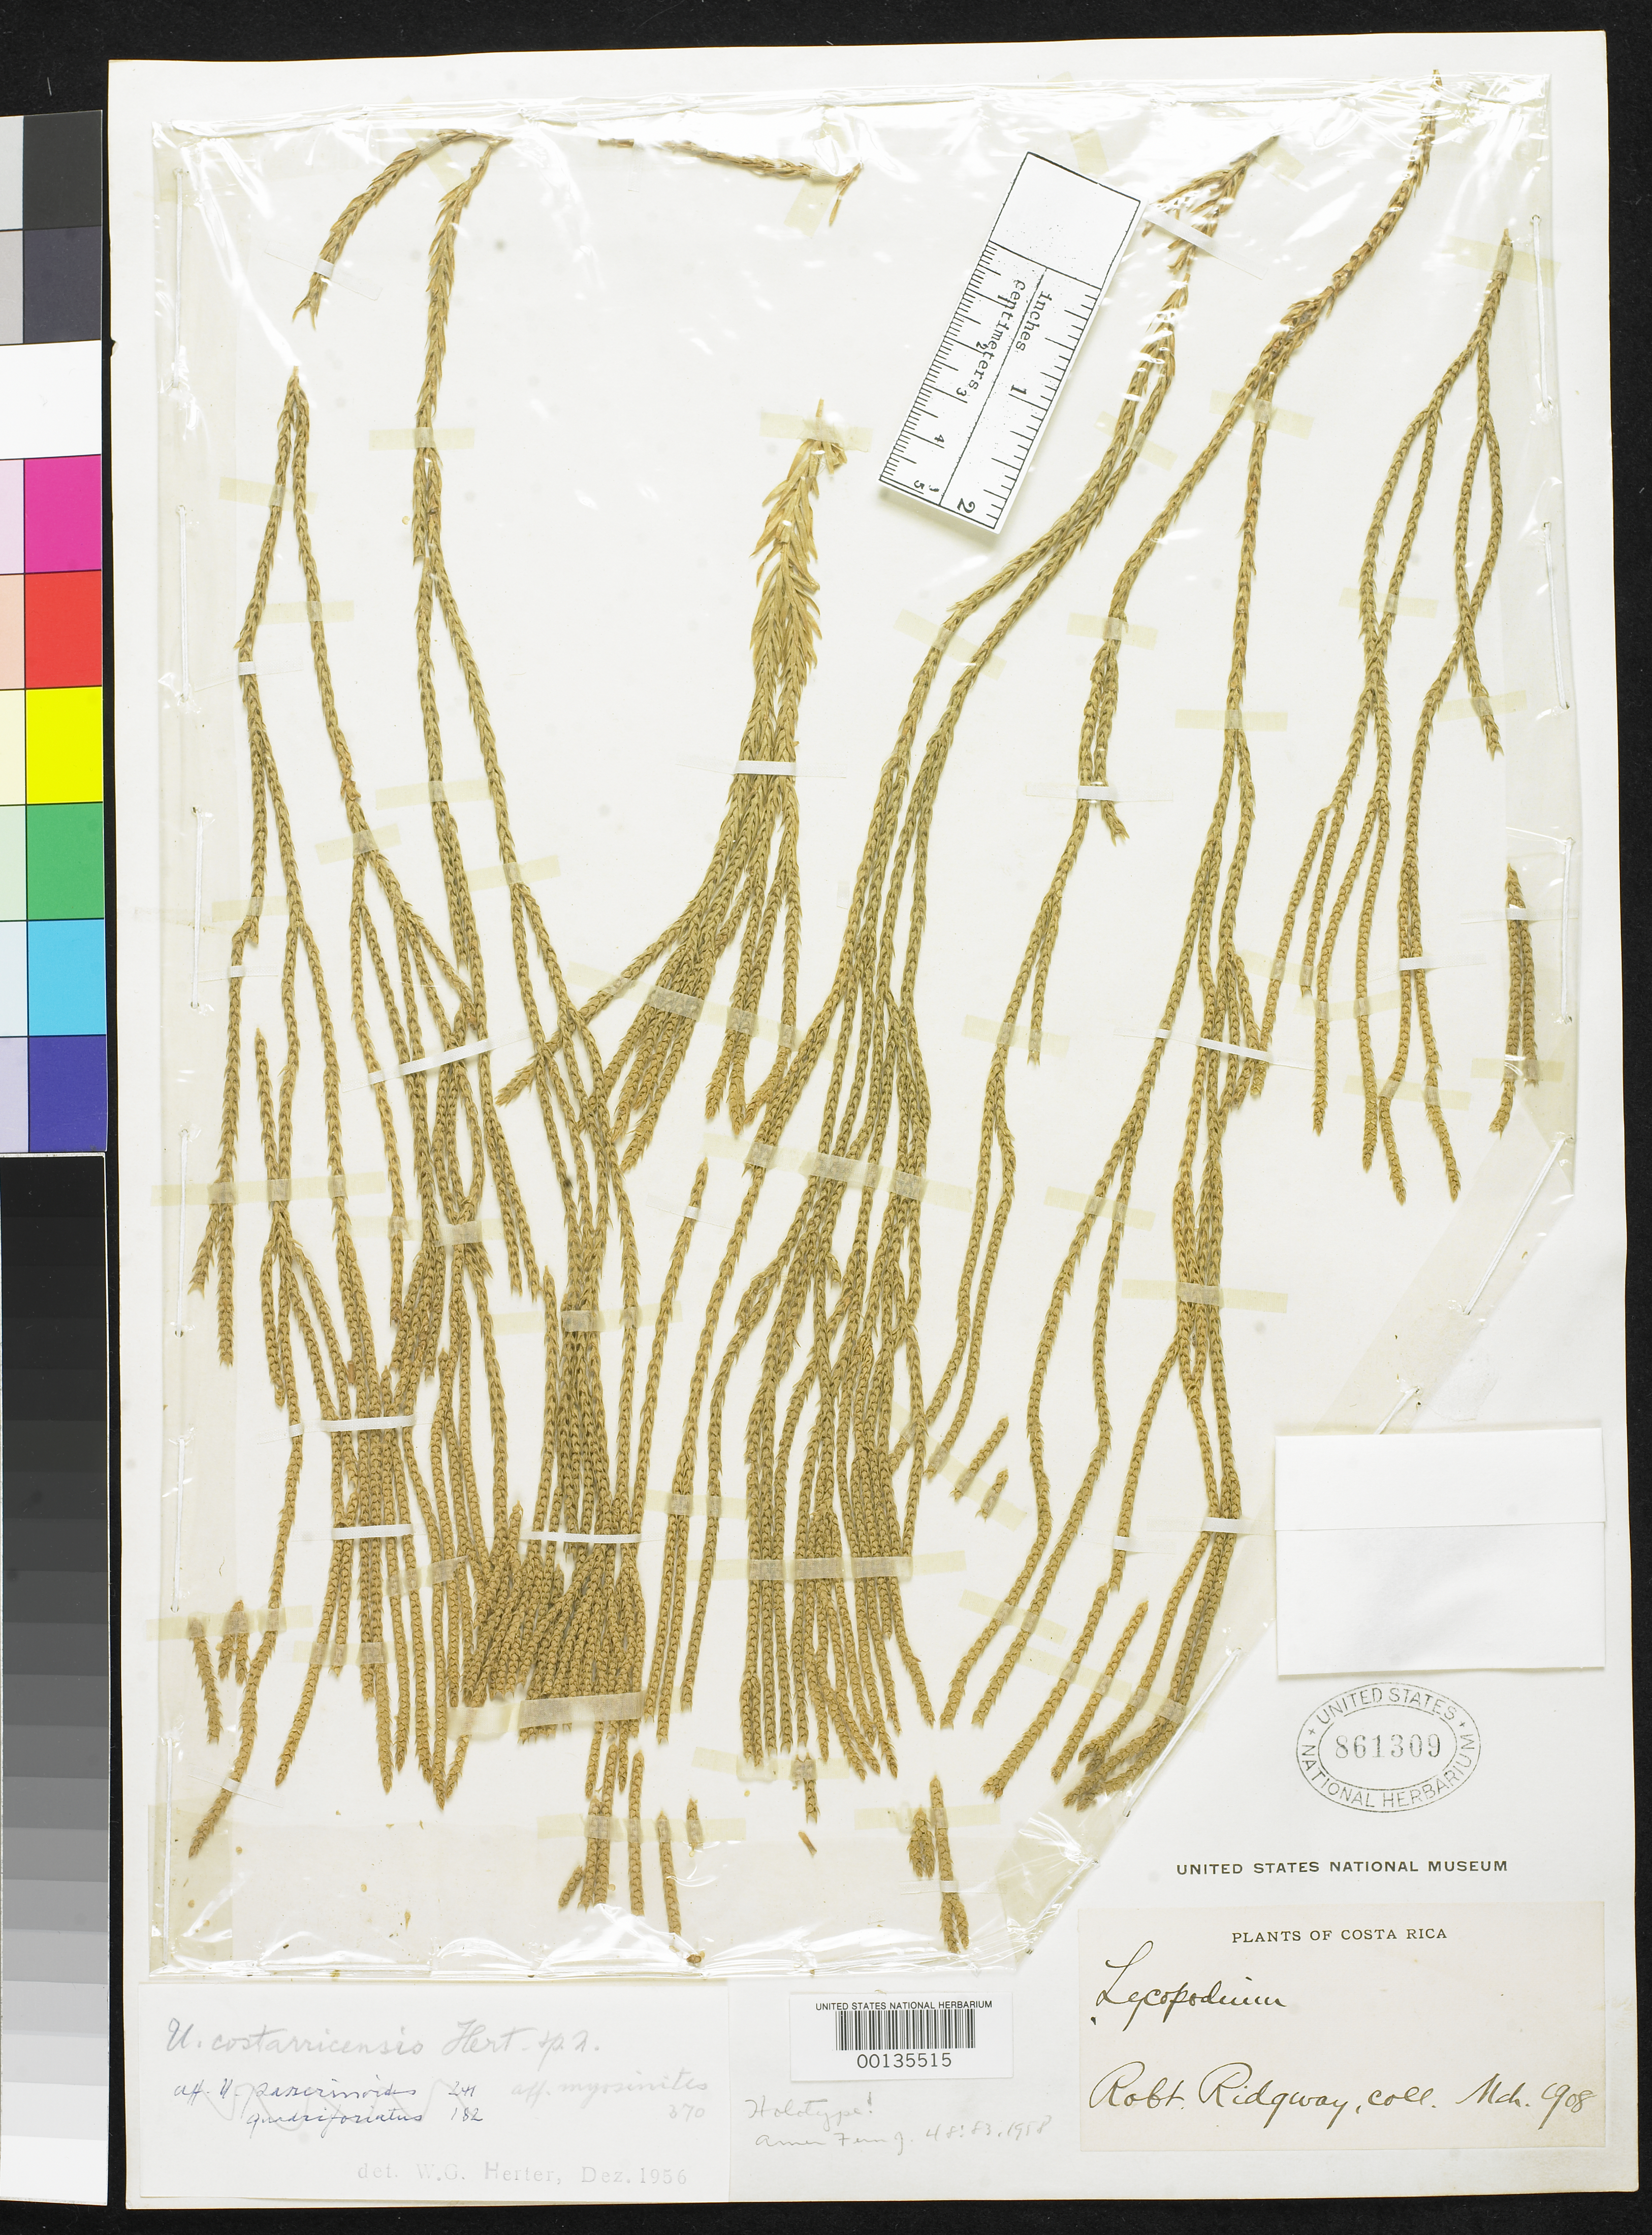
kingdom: Plantae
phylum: Tracheophyta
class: Lycopodiopsida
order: Lycopodiales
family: Lycopodiaceae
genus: Urostachys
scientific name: Urostachys costaricensis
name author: Herter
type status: Holotype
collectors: R. Ridgway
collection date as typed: Mar 1908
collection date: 1908-03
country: Costa Rica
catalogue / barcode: US 861309